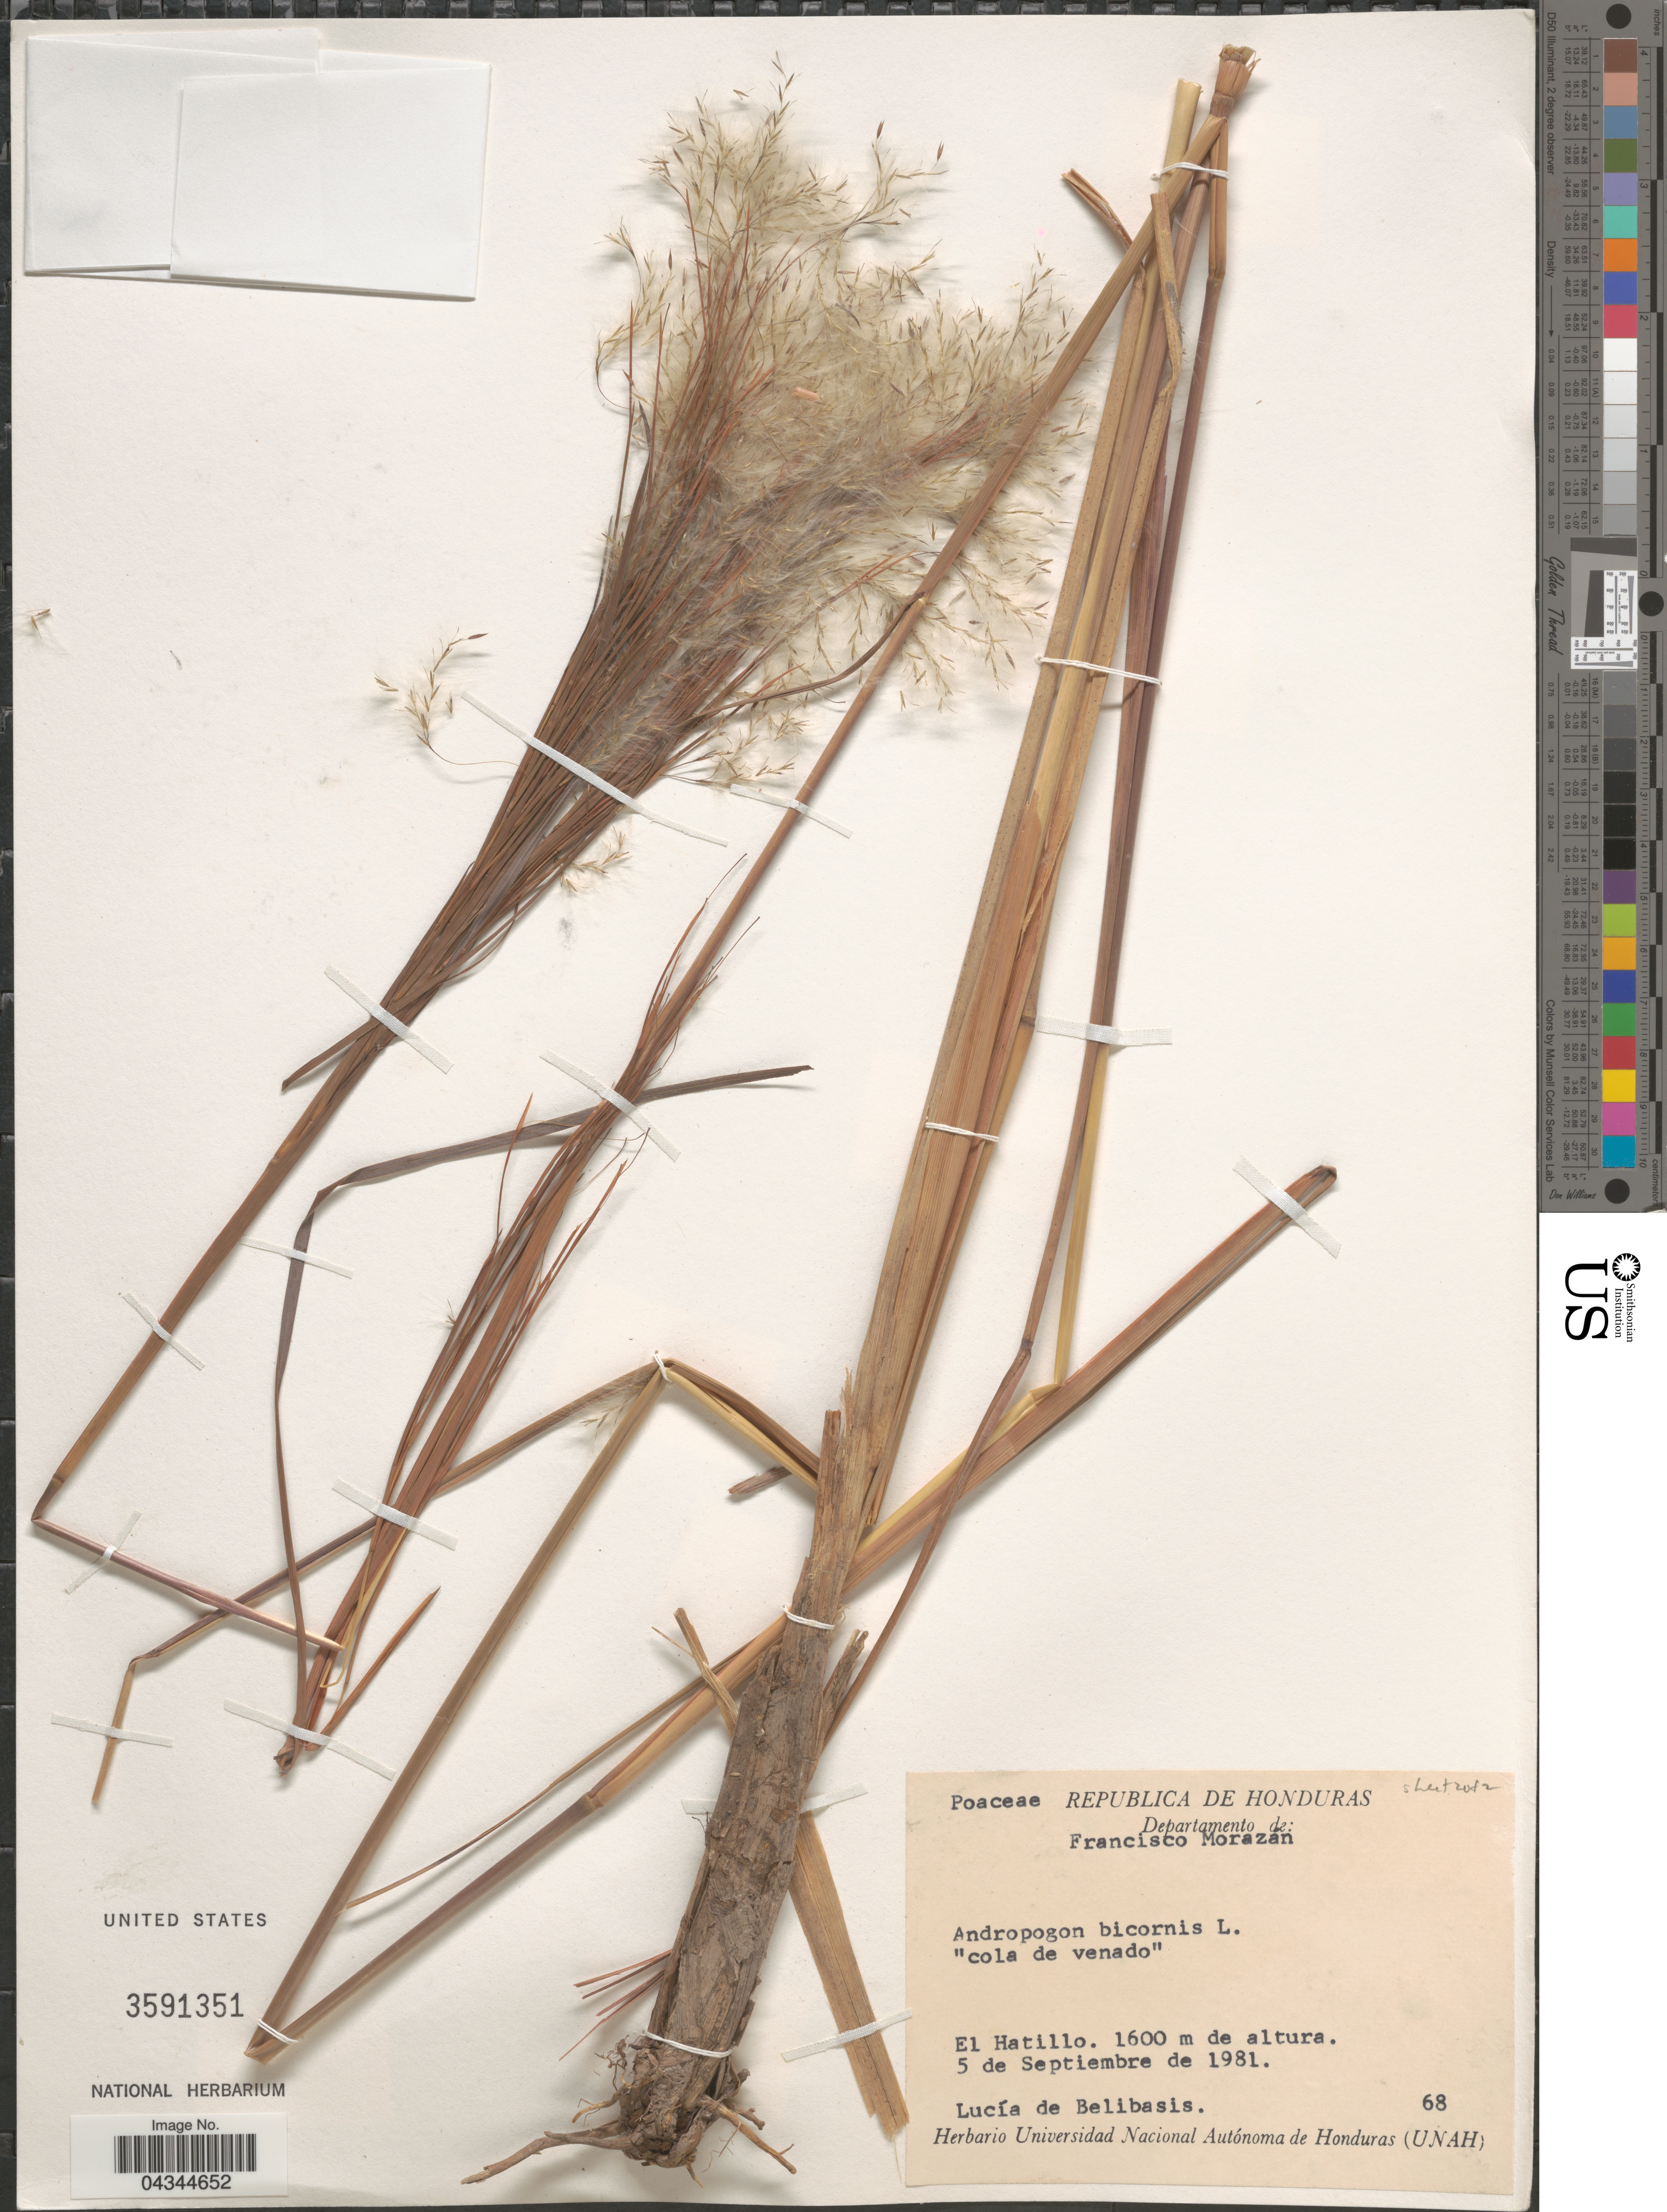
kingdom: Plantae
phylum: Tracheophyta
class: Liliopsida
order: Poales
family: Poaceae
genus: Andropogon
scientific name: Andropogon bicornis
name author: L.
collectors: L. De Belibasis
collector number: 68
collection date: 1981-09-05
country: Honduras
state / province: Fco. Morazán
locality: Republica de Honduras. Departamento de: Francisco Morazán. El Hatillo.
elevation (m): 1600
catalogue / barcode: US 3591351